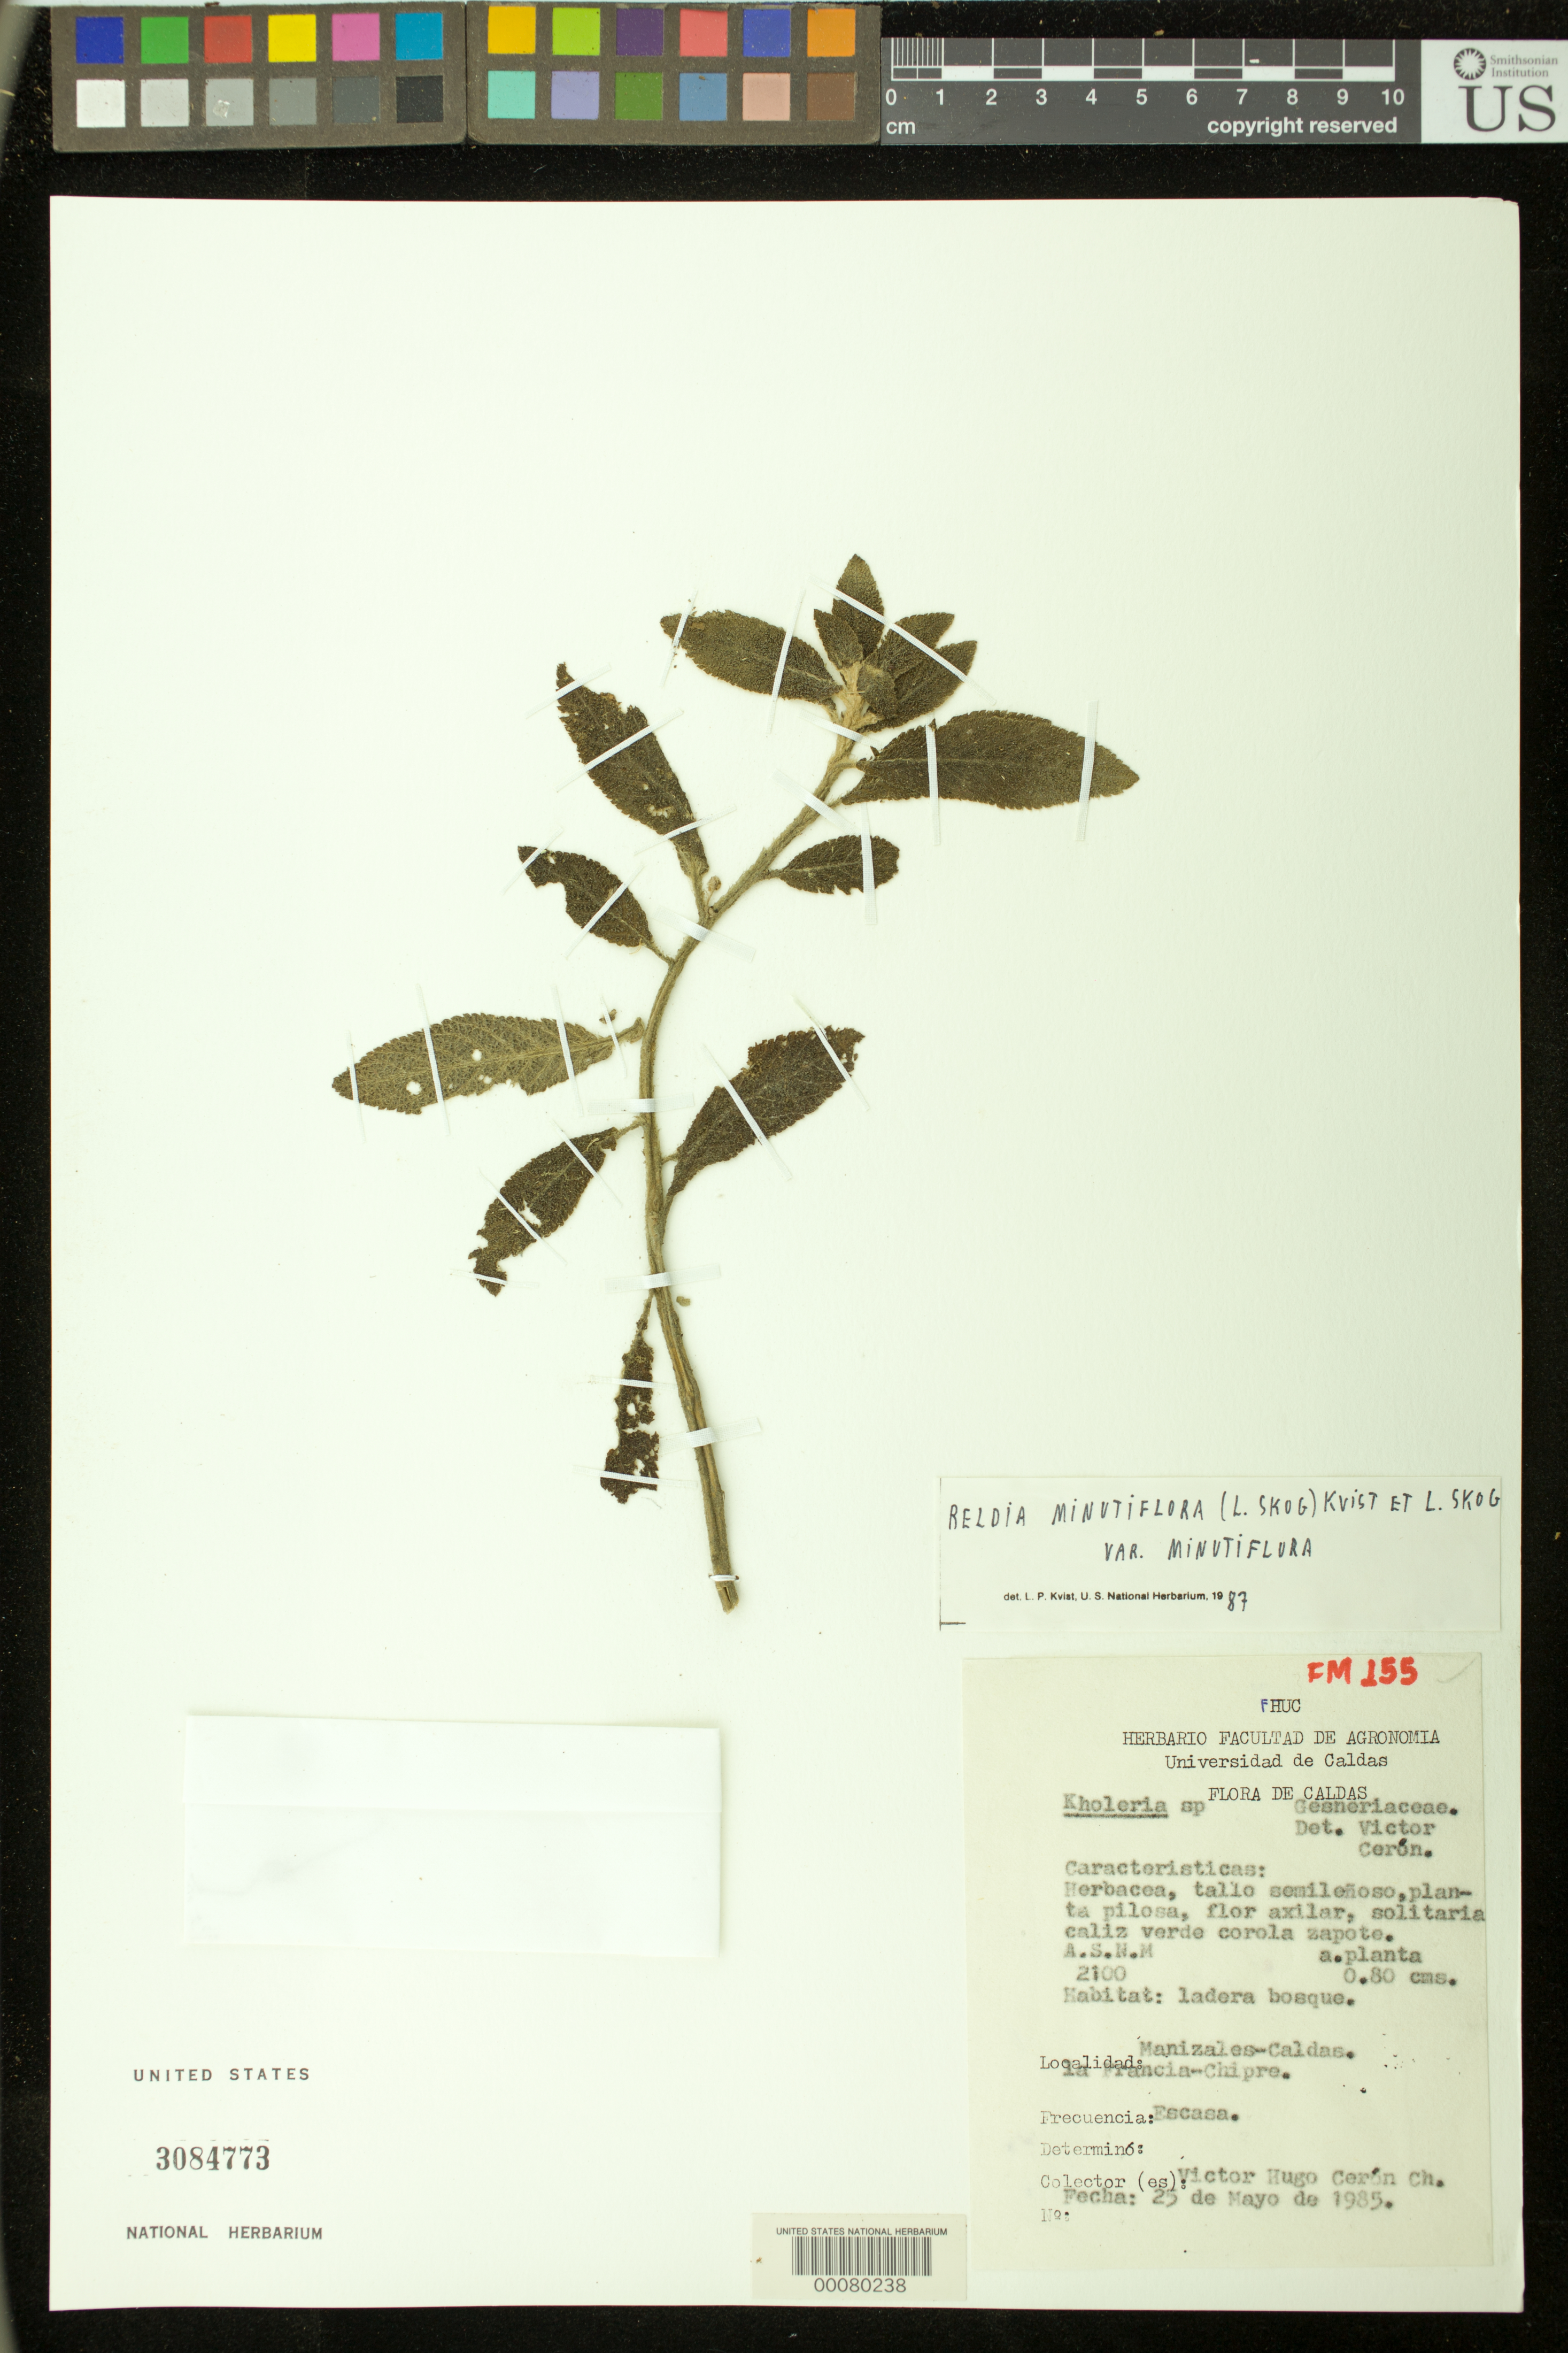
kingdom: Plantae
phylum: Tracheophyta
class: Magnoliopsida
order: Lamiales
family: Gesneriaceae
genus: Reldia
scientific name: Reldia minutiflora var. minutiflora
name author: (L.E. Skog) L.P. Kvist & L.E. Skog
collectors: V. Ceron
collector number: FM 155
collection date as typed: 25 May 1985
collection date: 1985-05-25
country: Colombia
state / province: Caldas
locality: Manizales, Caldas, La Francia-Chipre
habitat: Forest slope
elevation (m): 2100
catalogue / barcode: US 3084773